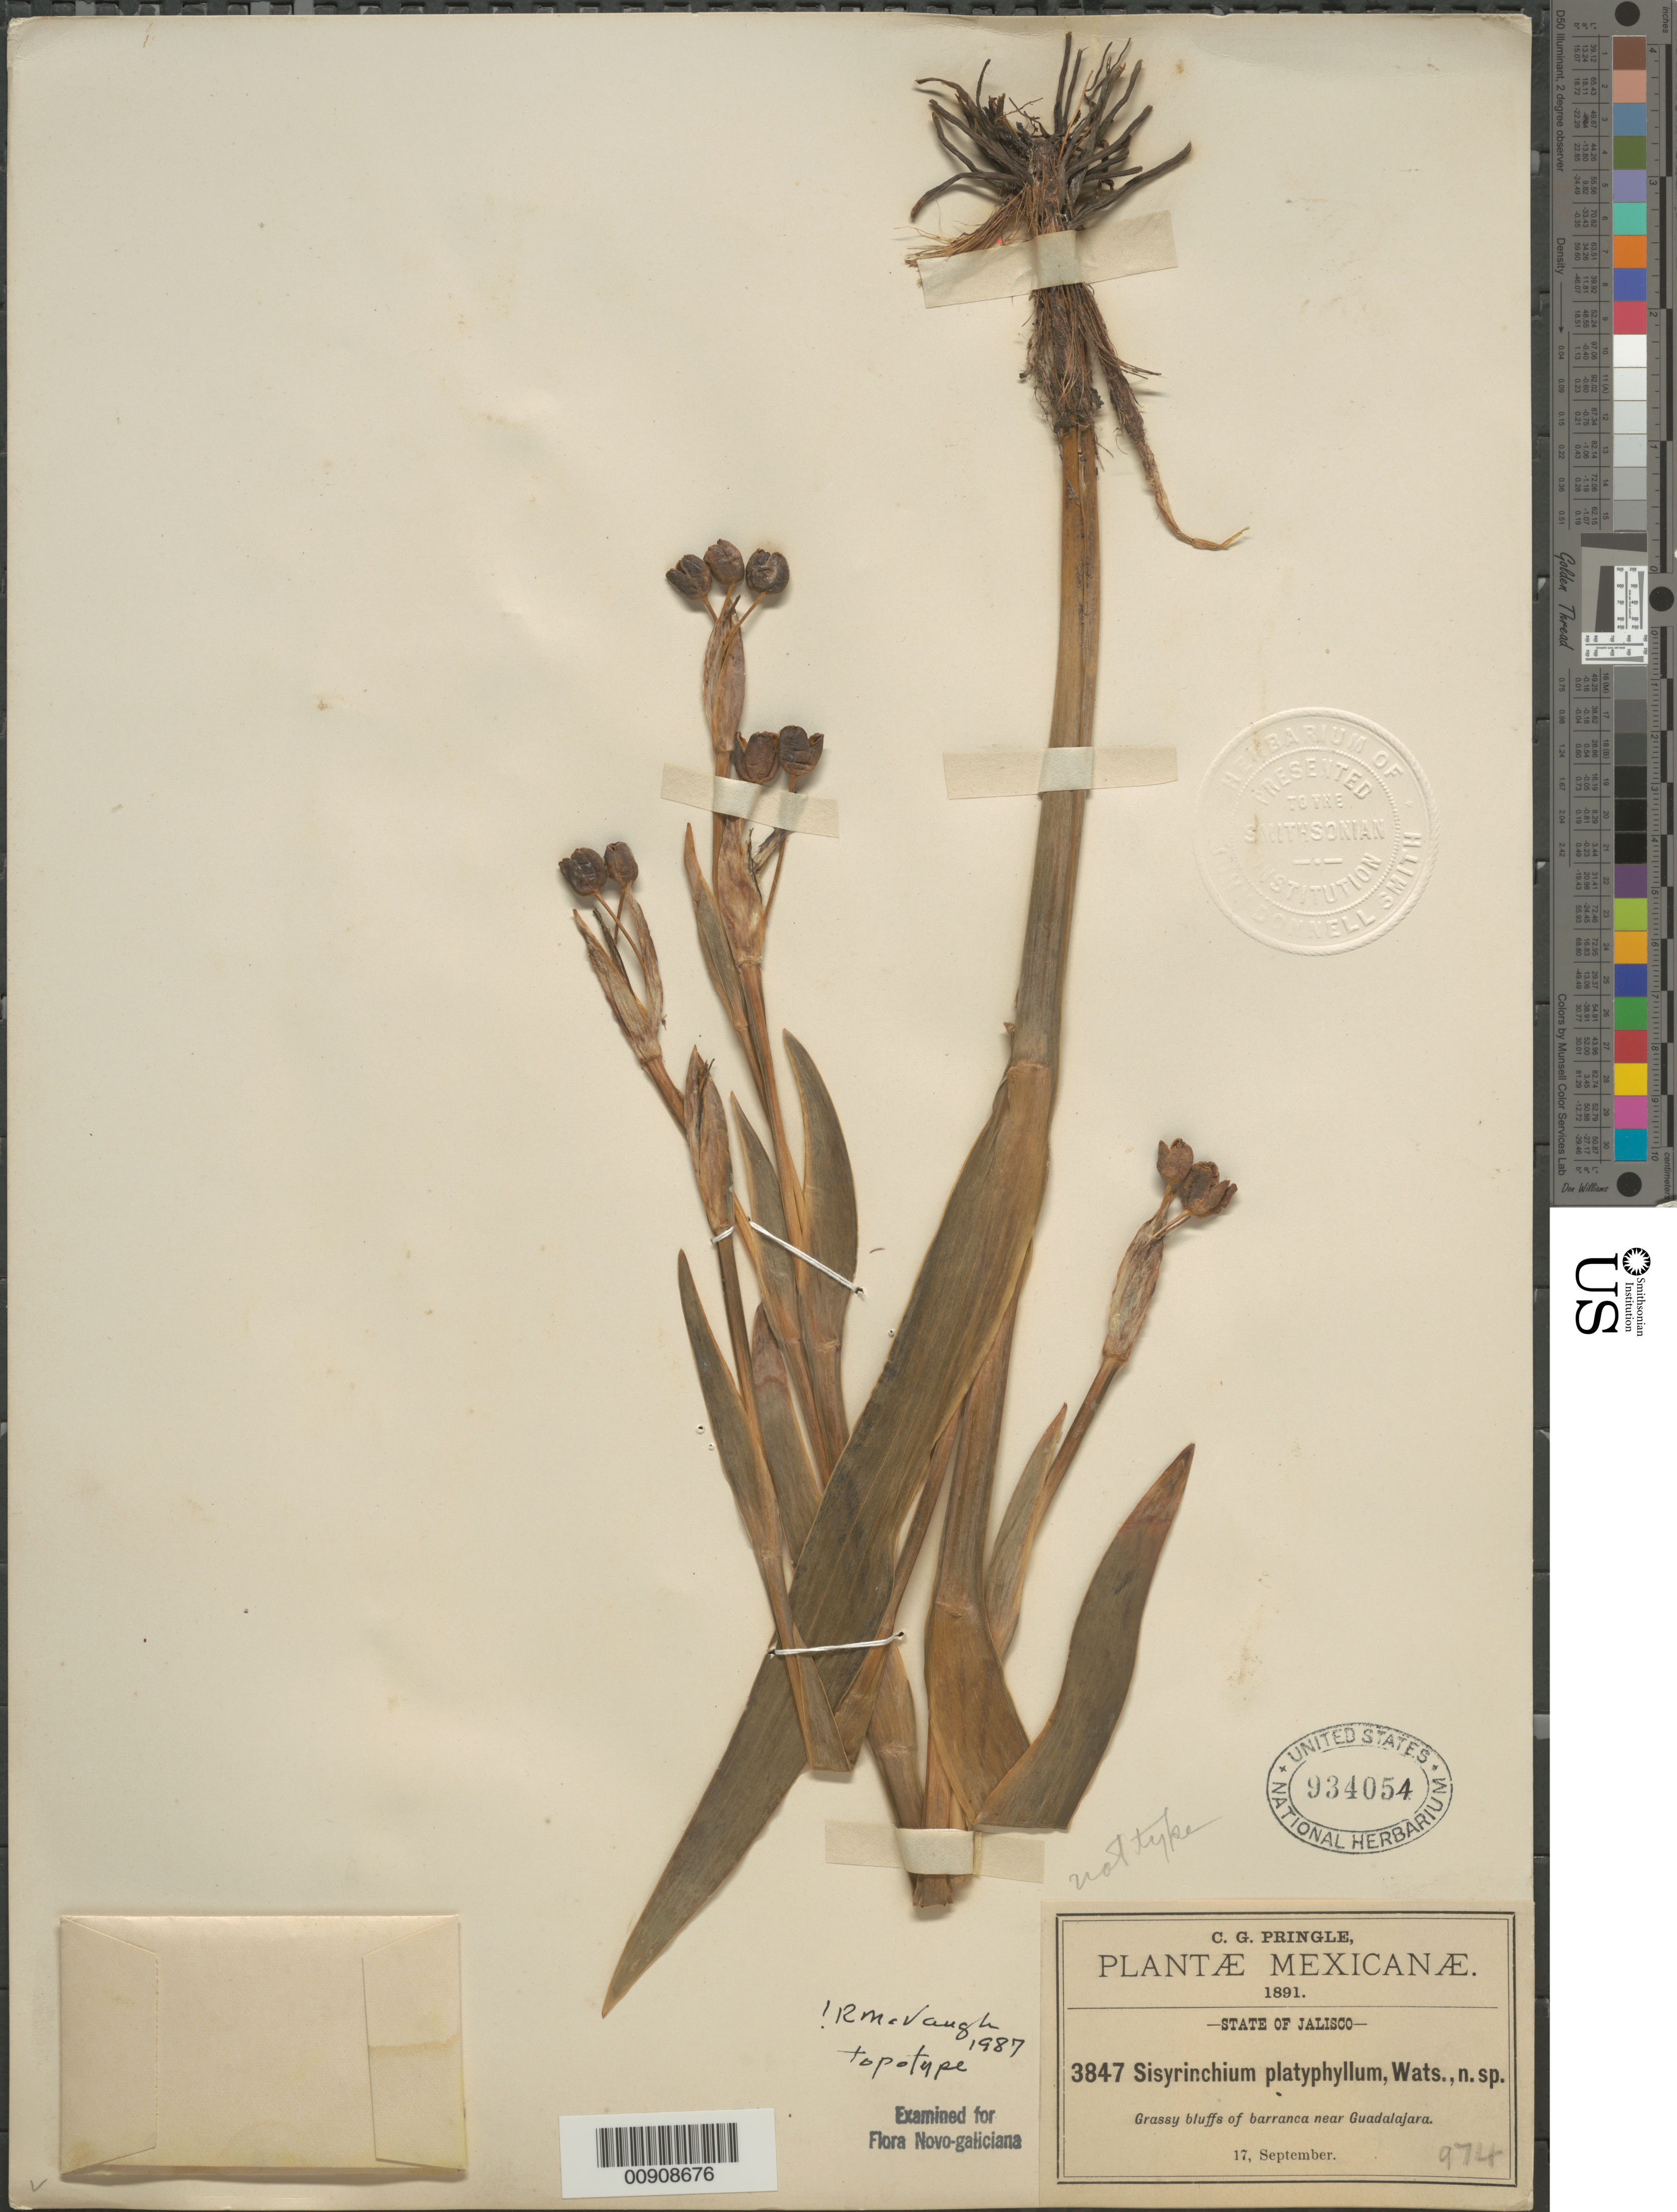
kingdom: Plantae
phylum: Tracheophyta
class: Liliopsida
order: Asparagales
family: Iridaceae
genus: Sisyrinchium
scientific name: Sisyrinchium platyphyllum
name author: S. Watson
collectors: C. G. Pringle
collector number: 3847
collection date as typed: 17 Sep 1891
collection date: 1891-09-17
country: Mexico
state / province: Jalisco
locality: Barranca near Guadalajara, State of Jalisco.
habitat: Grassy bluffs of barranca.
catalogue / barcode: US 934054